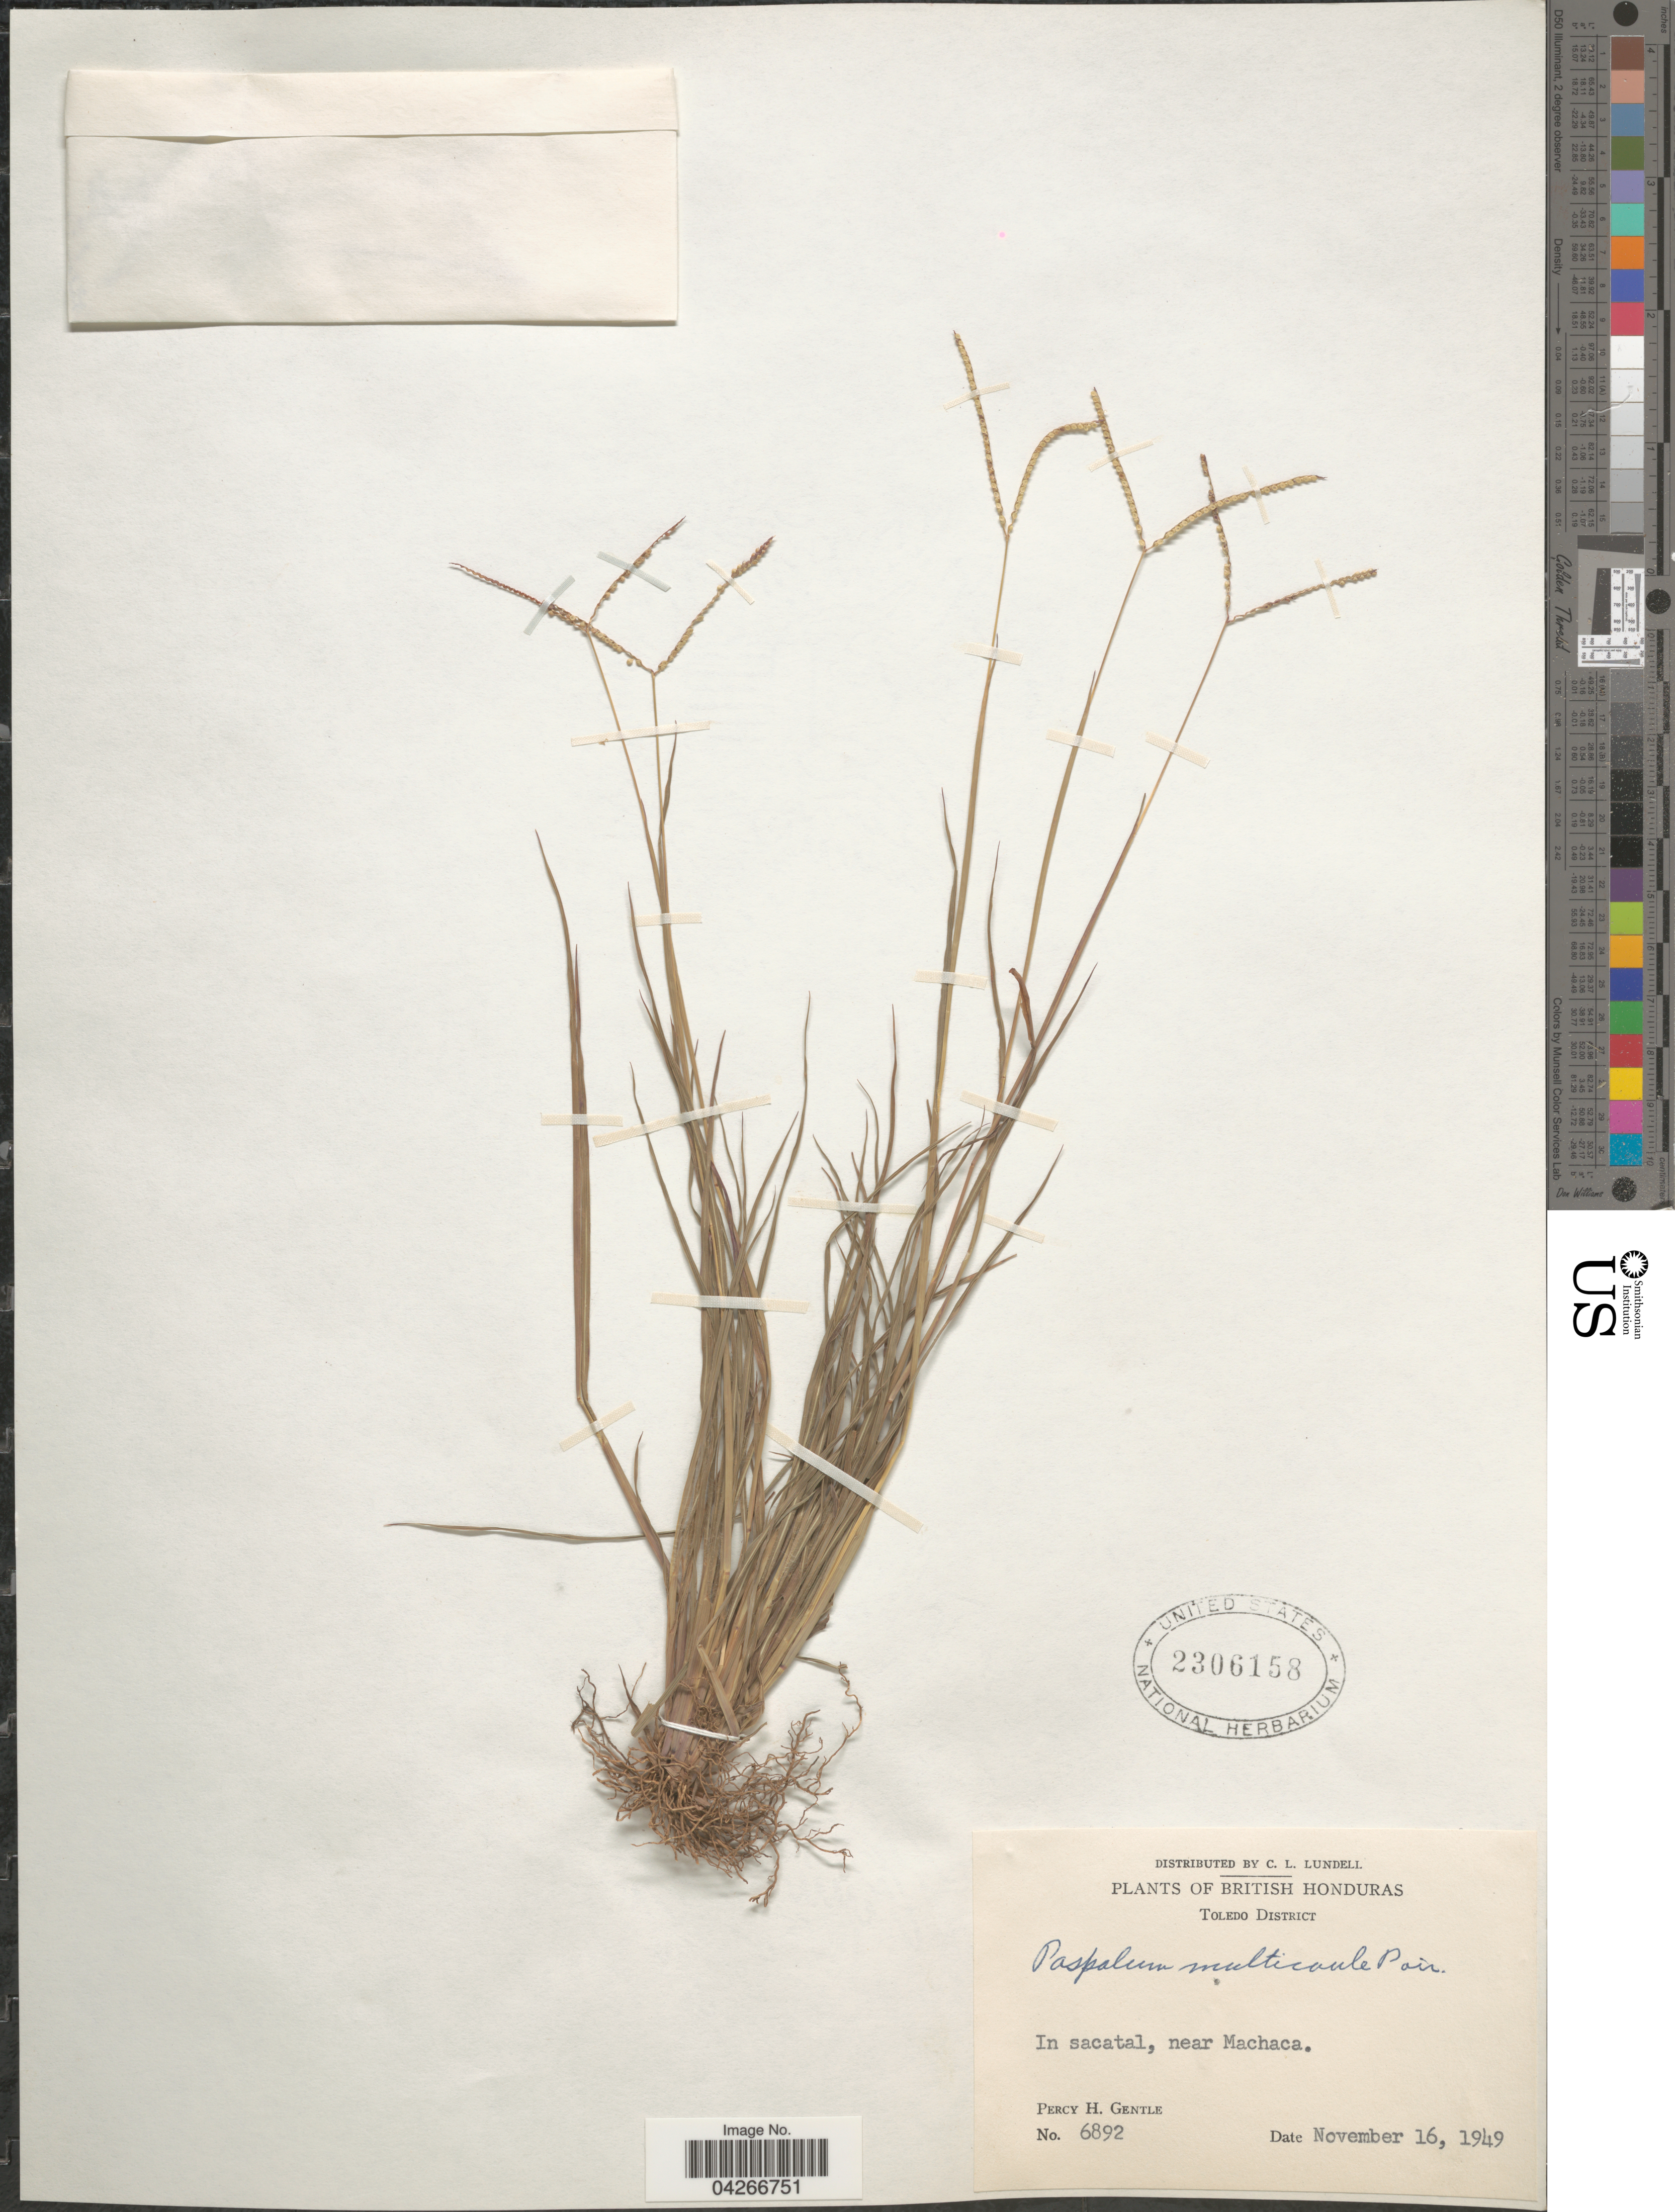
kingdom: Plantae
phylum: Tracheophyta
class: Liliopsida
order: Poales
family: Poaceae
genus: Paspalum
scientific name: Paspalum multicaule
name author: Poir. in Lam.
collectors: P. H. Gentle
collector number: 6892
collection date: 1949-11-16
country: Belize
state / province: Toledo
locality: British Honduras. Toledo District. In sacatal, near Machaca.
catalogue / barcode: US 2306158